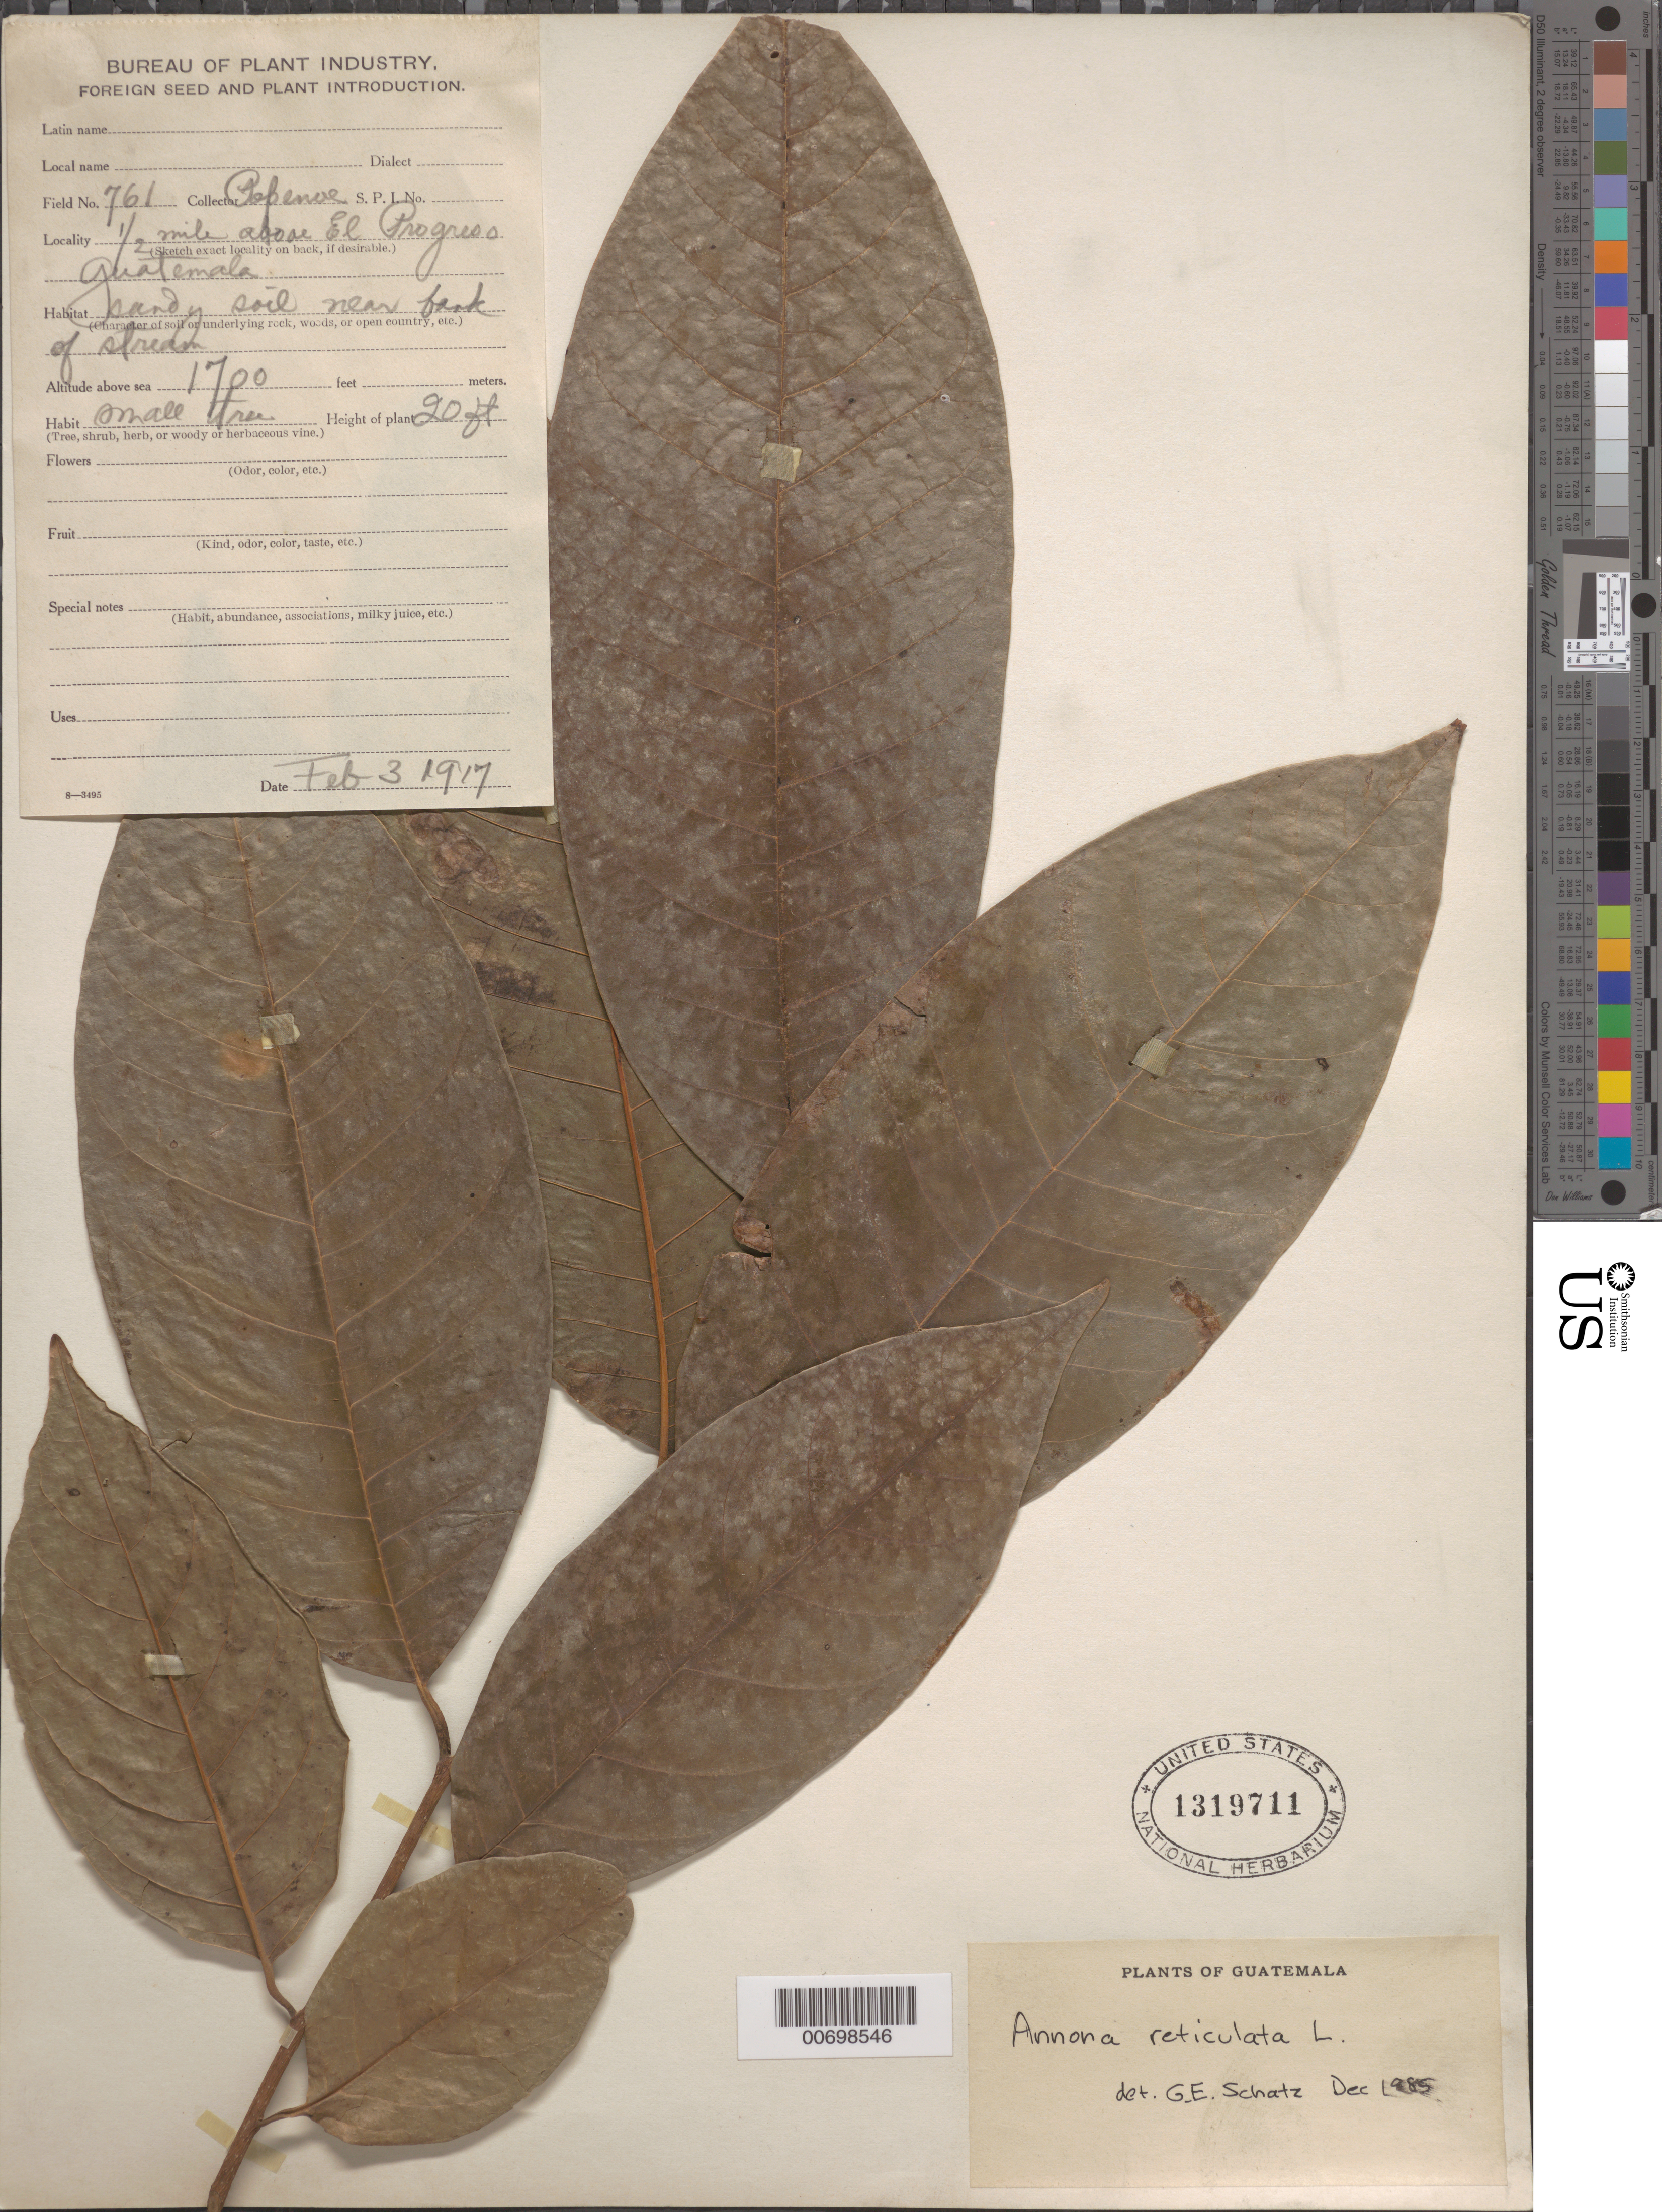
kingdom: Plantae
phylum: Tracheophyta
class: Magnoliopsida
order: Magnoliales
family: Annonaceae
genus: Annona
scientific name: Annona reticulata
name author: L.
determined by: Schatz, George E.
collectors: F. W. Popenoe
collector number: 761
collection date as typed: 02 Mar 1917 or 03 Feb 1917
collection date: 1917-02-03 or 1917-03-02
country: Guatemala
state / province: El Progreso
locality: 1/2 mile above El Progreso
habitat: sandy soil near bank of stream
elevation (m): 518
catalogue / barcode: US 1319711